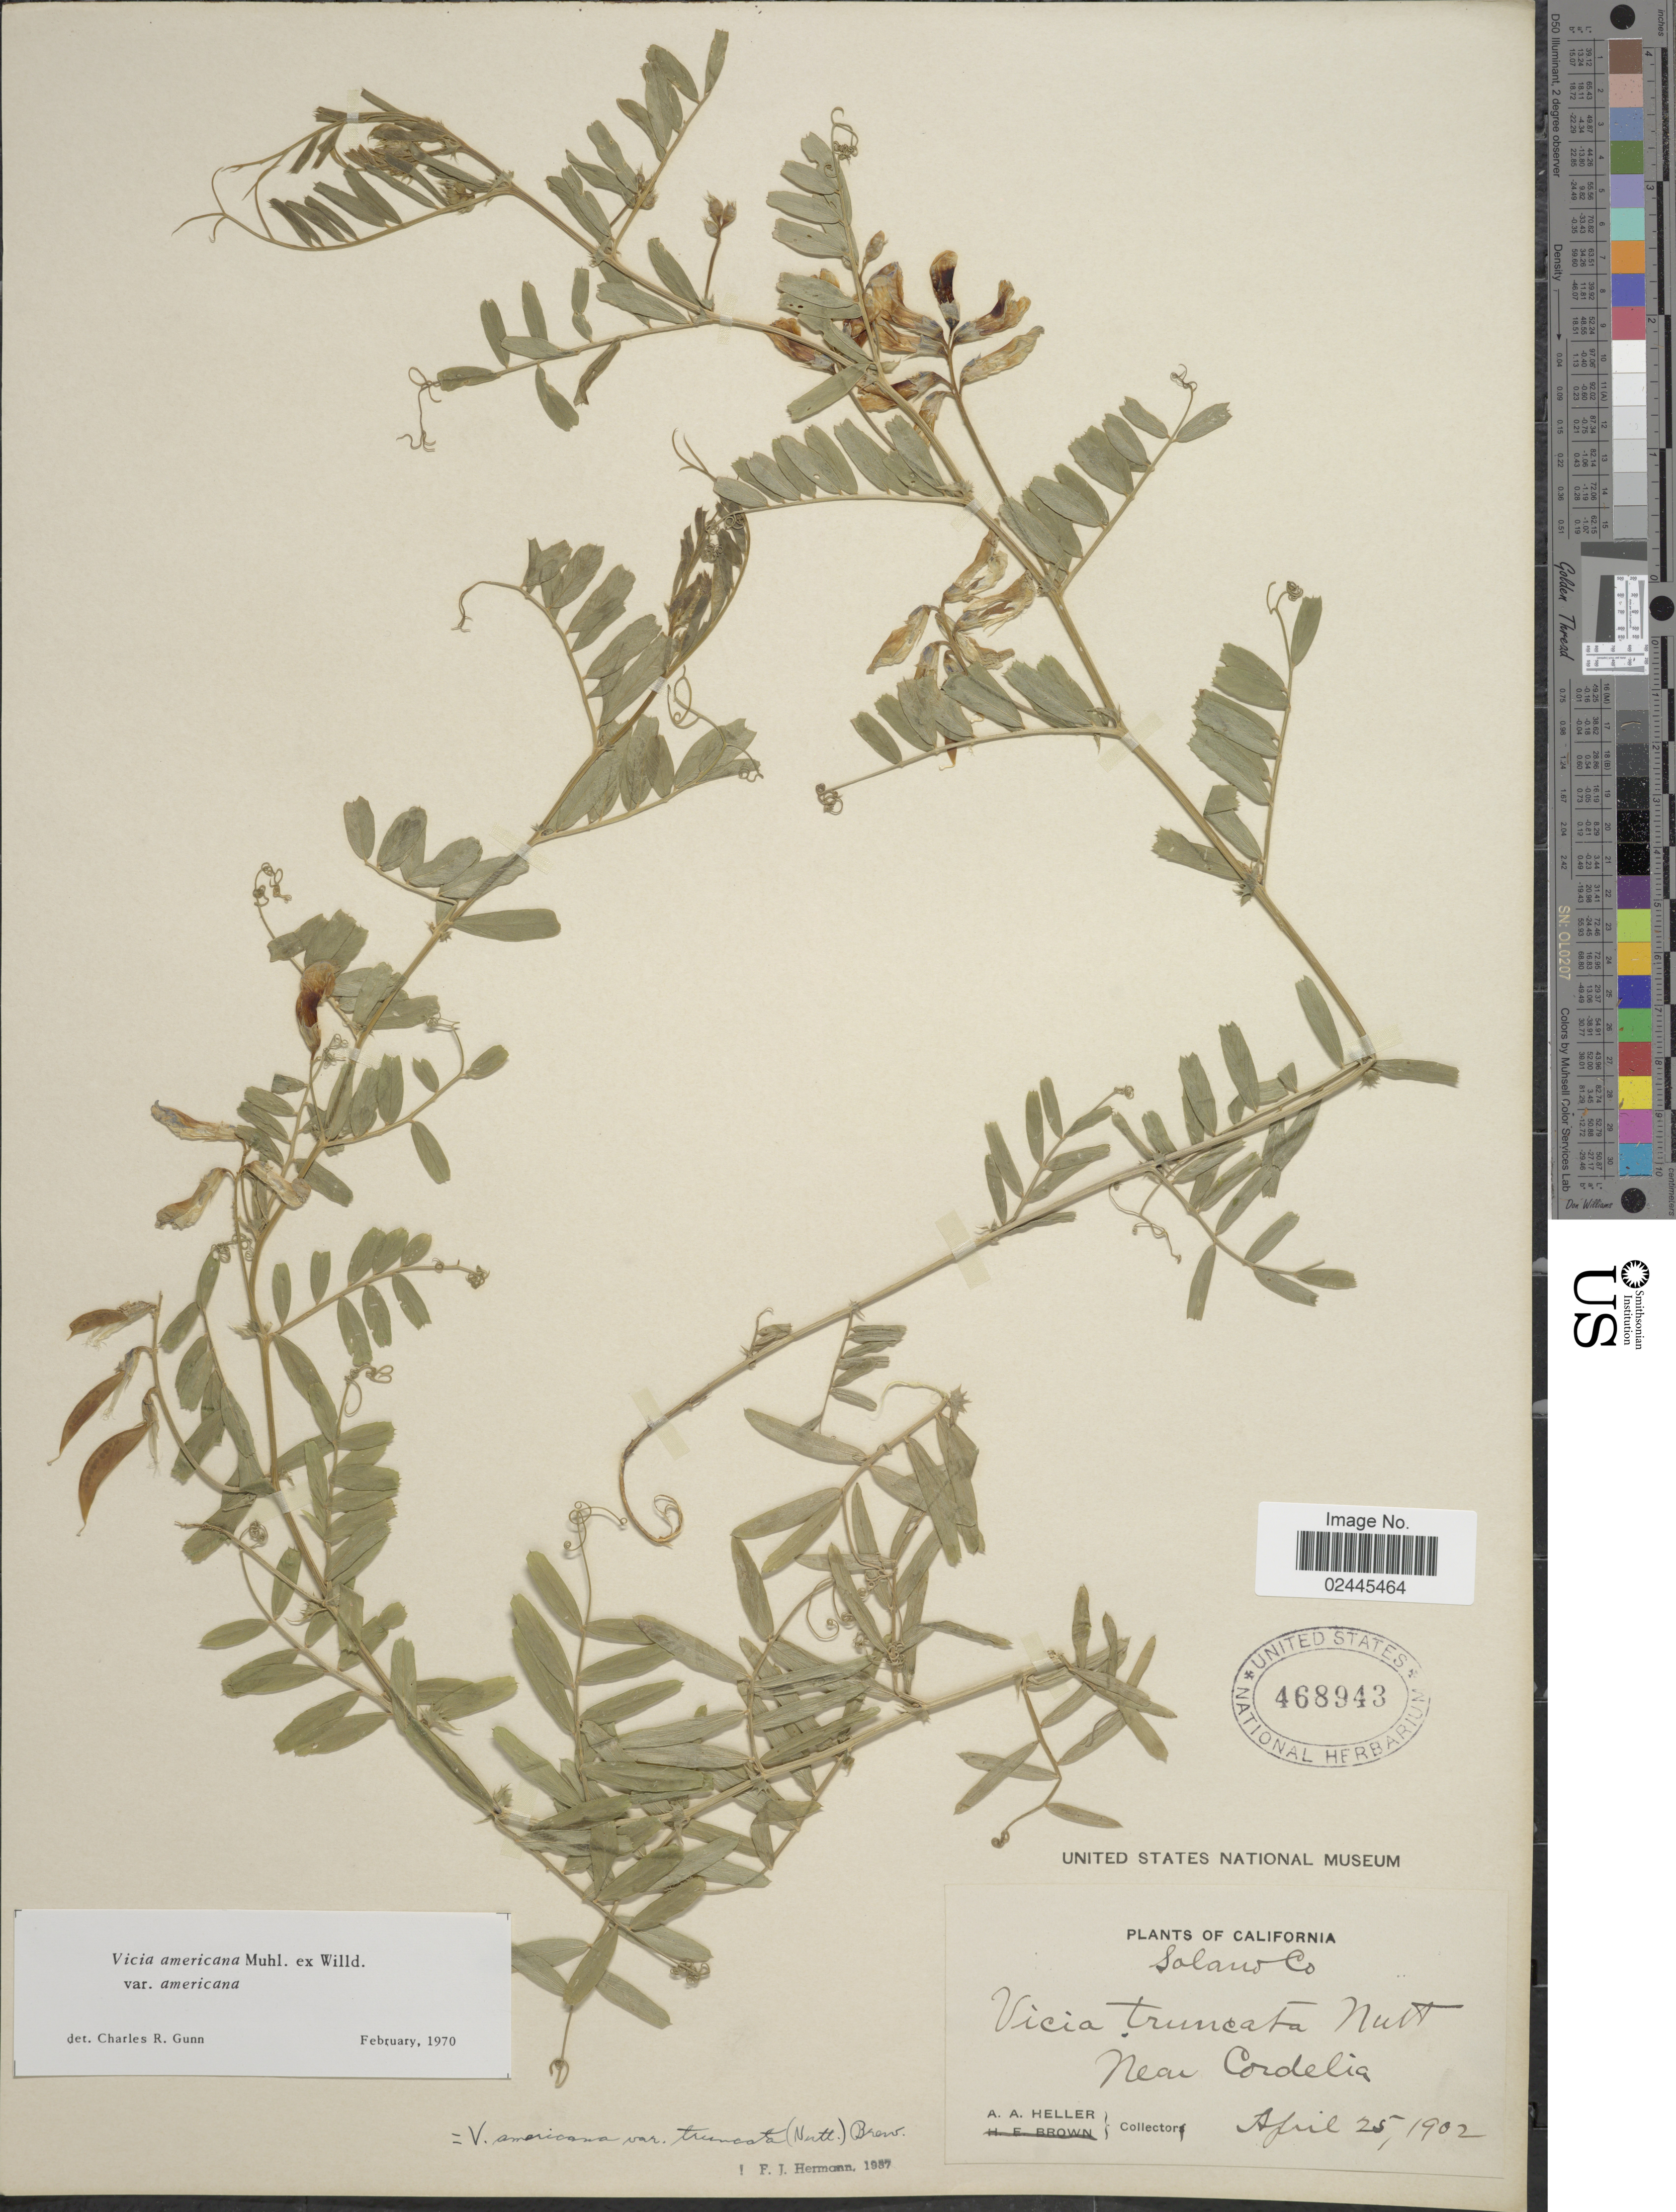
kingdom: Plantae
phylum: Tracheophyta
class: Magnoliopsida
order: Fabales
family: Fabaceae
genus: Vicia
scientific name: Vicia americana var. americana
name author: Muhl. ex Willd.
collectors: A. A. Heller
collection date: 1902-04-25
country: United States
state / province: California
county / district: Solano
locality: Solano Co. Near Cordelia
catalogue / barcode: US 468943